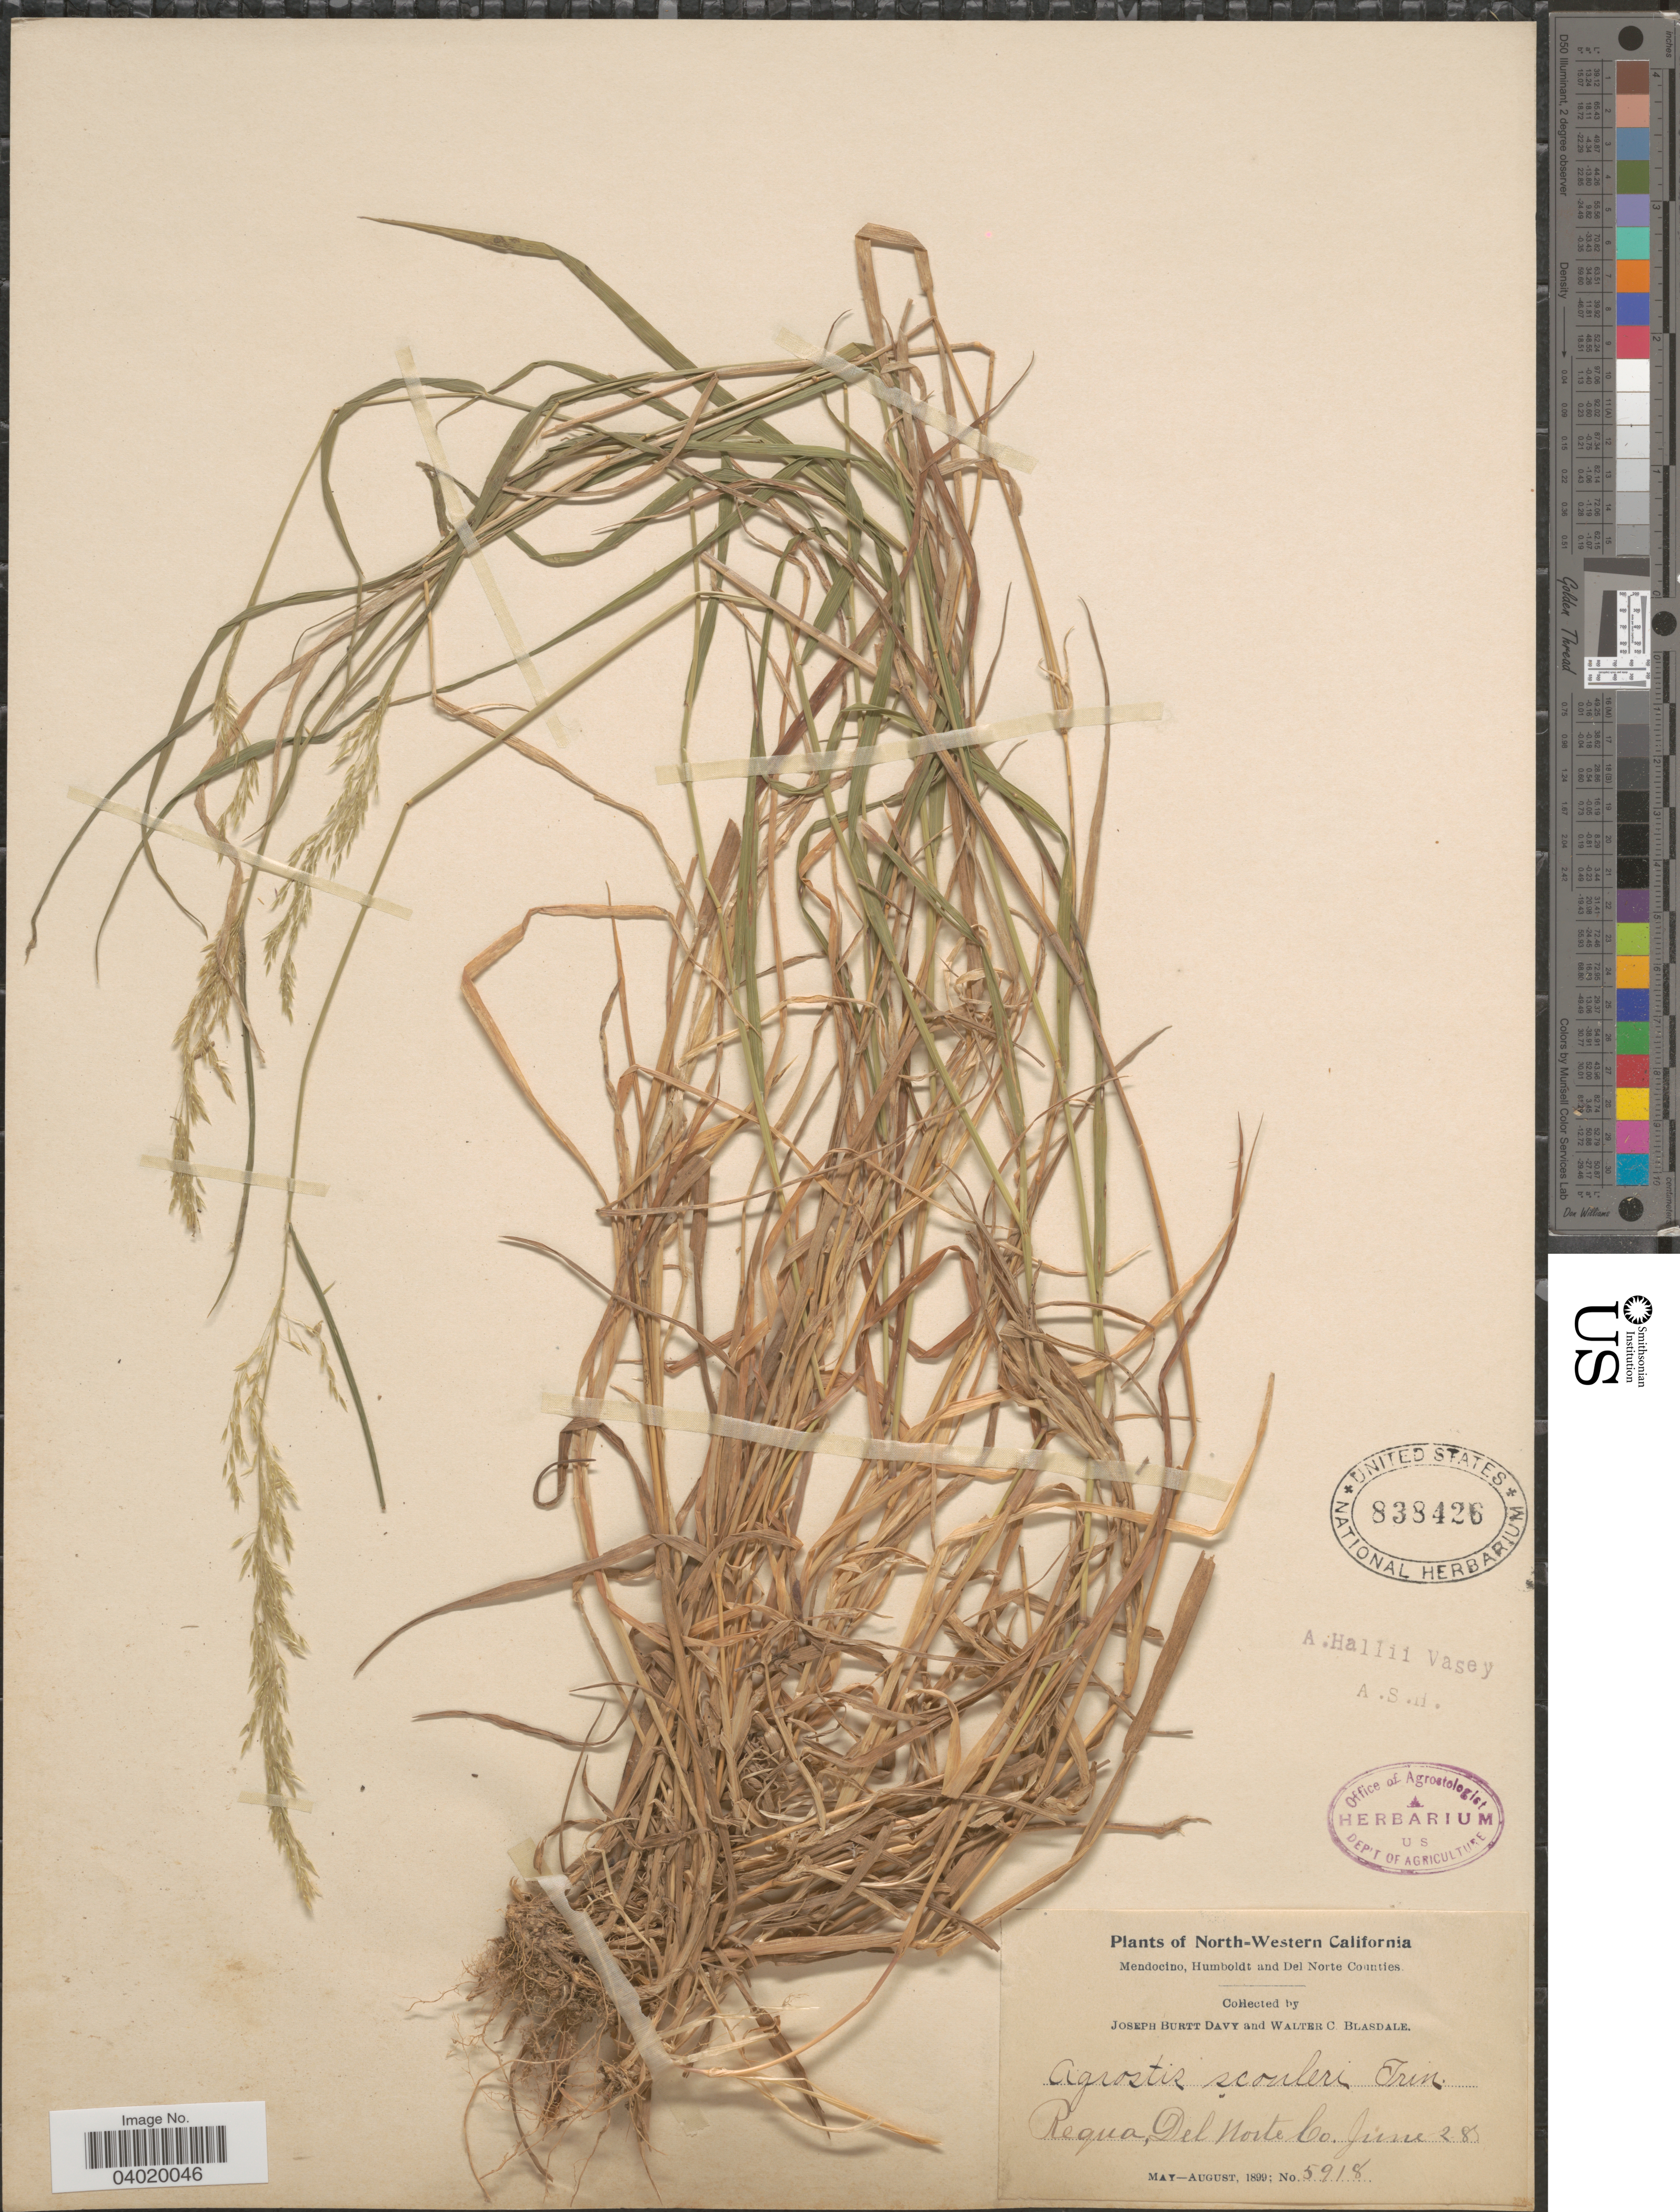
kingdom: Plantae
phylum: Tracheophyta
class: Liliopsida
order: Poales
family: Poaceae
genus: Agrostis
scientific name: Agrostis hallii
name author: Vasey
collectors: J. Burtt Davy & W. Blasdale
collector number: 5918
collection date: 1899-06-28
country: United States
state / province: California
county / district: Del Norte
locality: North-Western California. Requa, Del Norte Co.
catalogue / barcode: US 838426